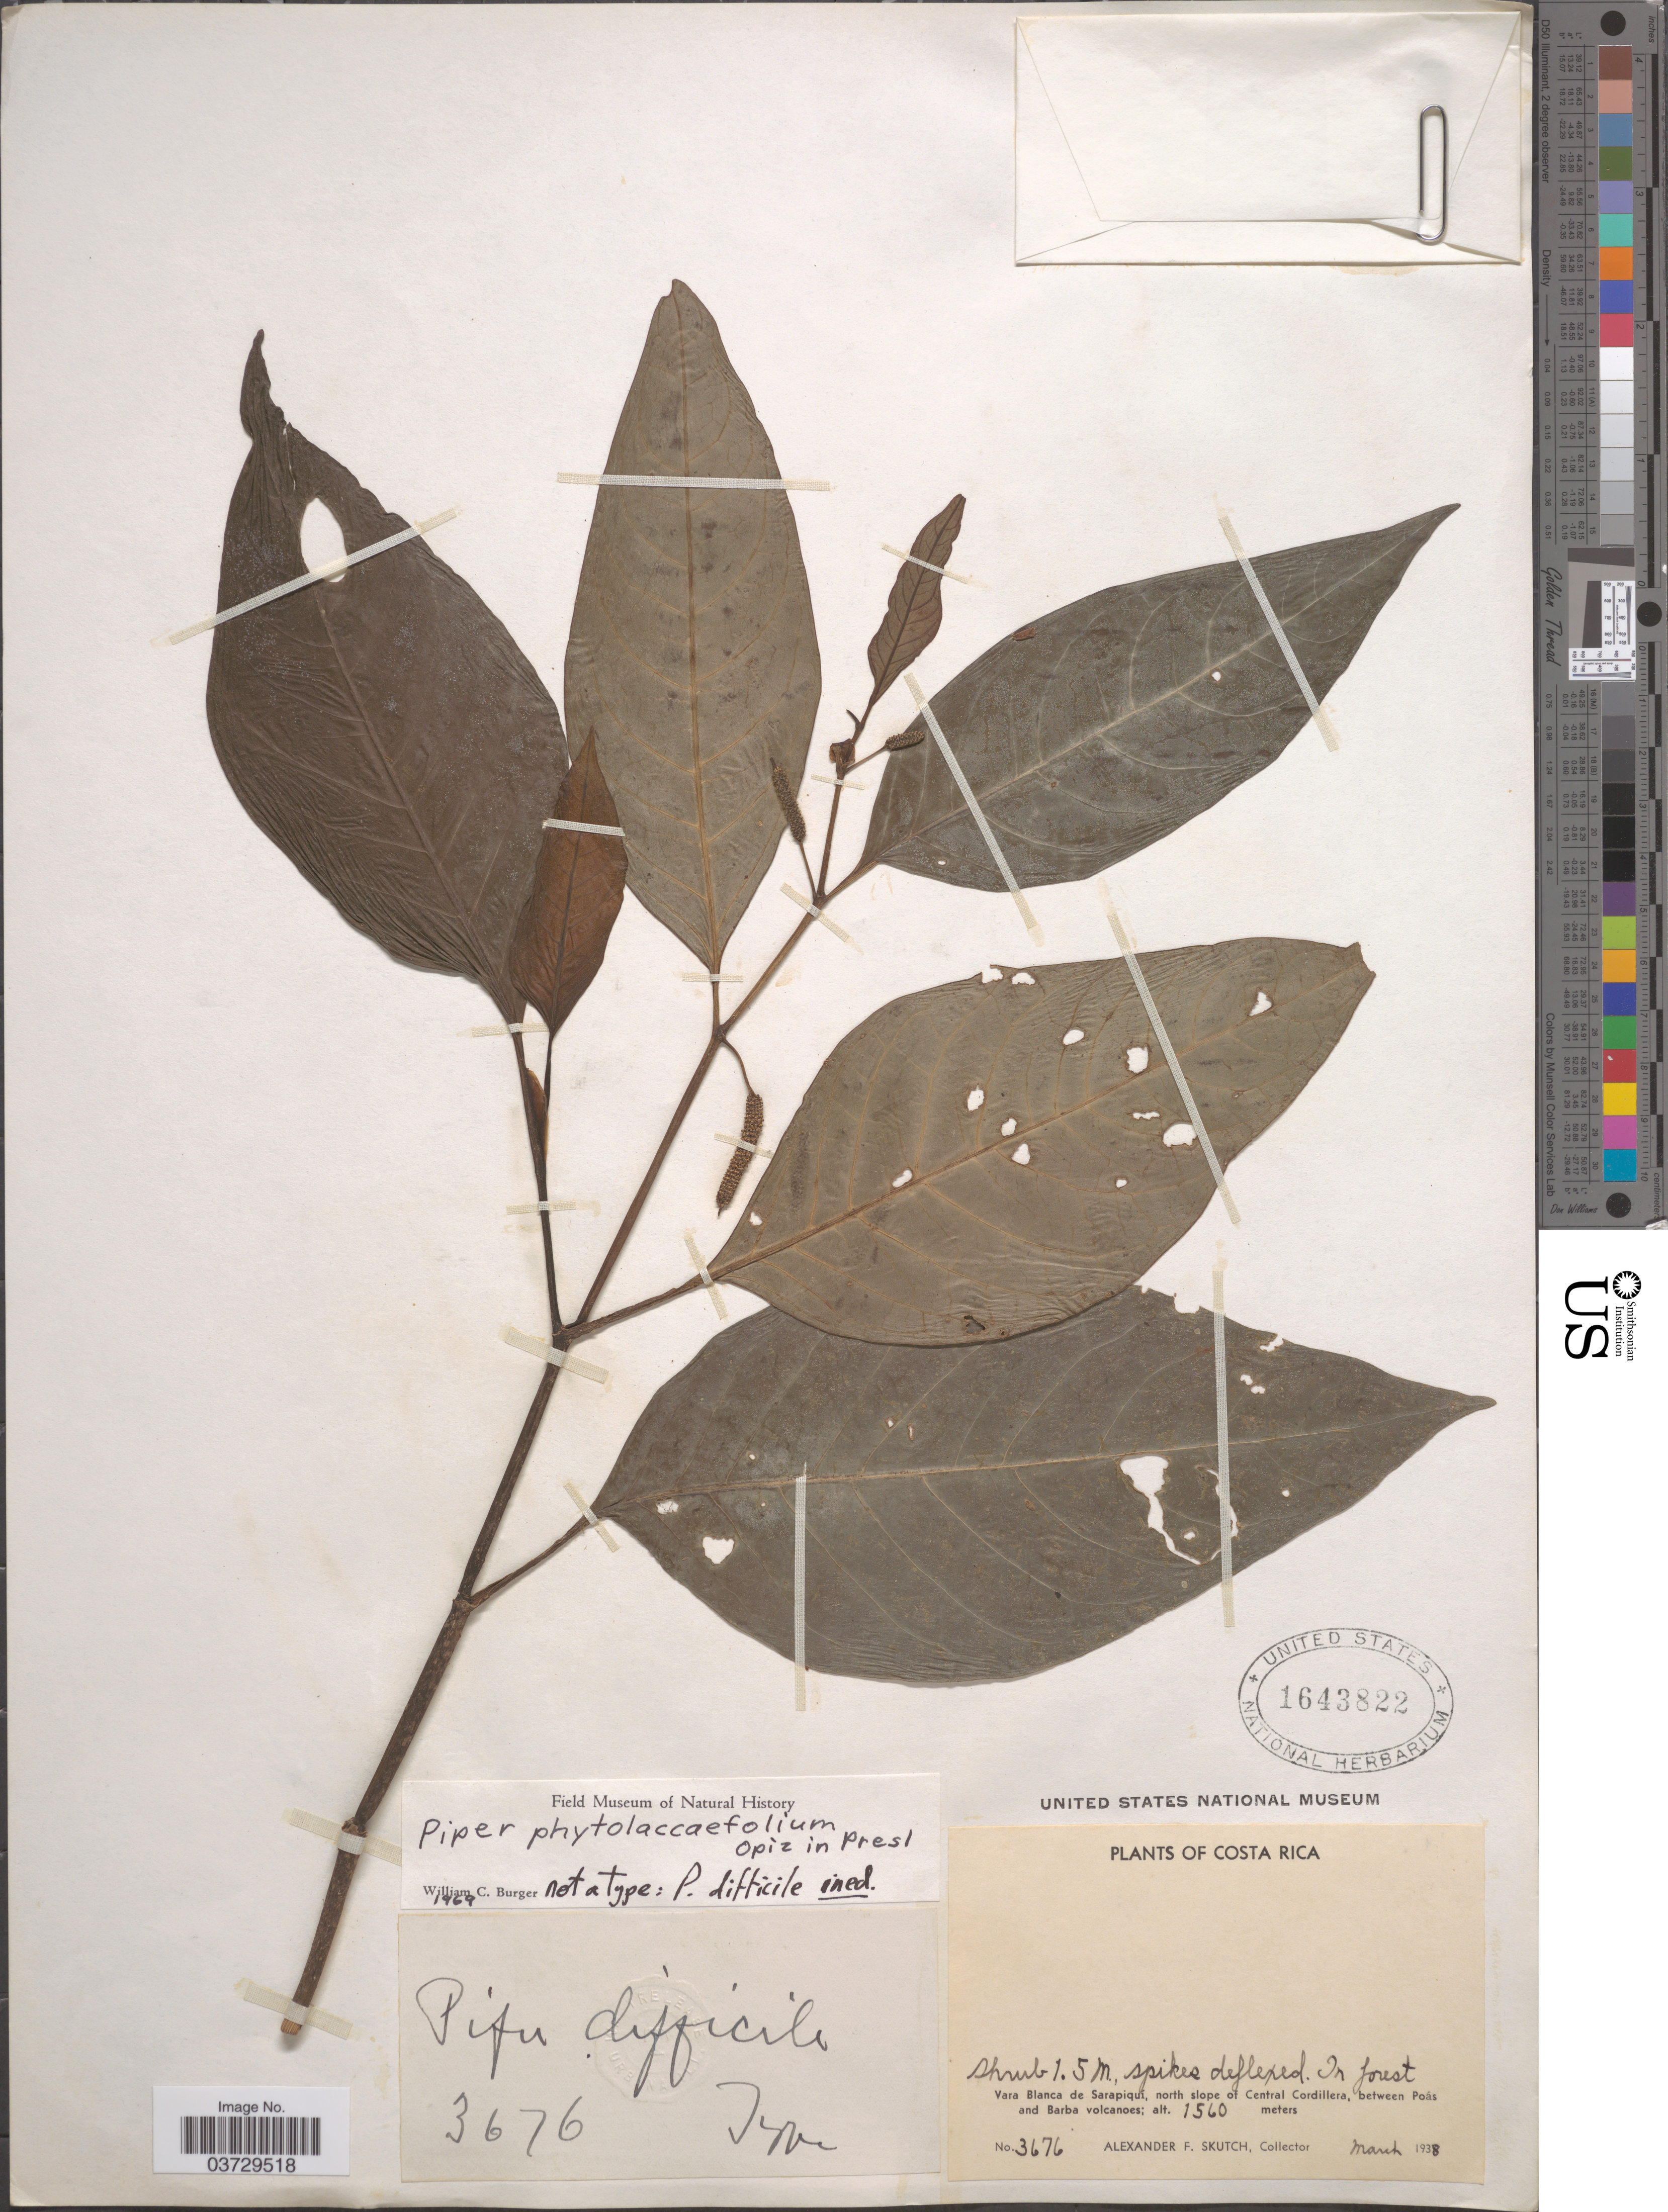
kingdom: Plantae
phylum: Tracheophyta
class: Magnoliopsida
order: Piperales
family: Piperaceae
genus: Piper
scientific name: Piper phytolaccifolium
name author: Opiz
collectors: A. F. Skutch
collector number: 3676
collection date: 1938-03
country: Costa Rica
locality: Vara Blanca de Sarapiquí, north slope of Central Cordillera, between Poás and Barba volcanoes.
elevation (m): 1560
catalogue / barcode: US 1643822